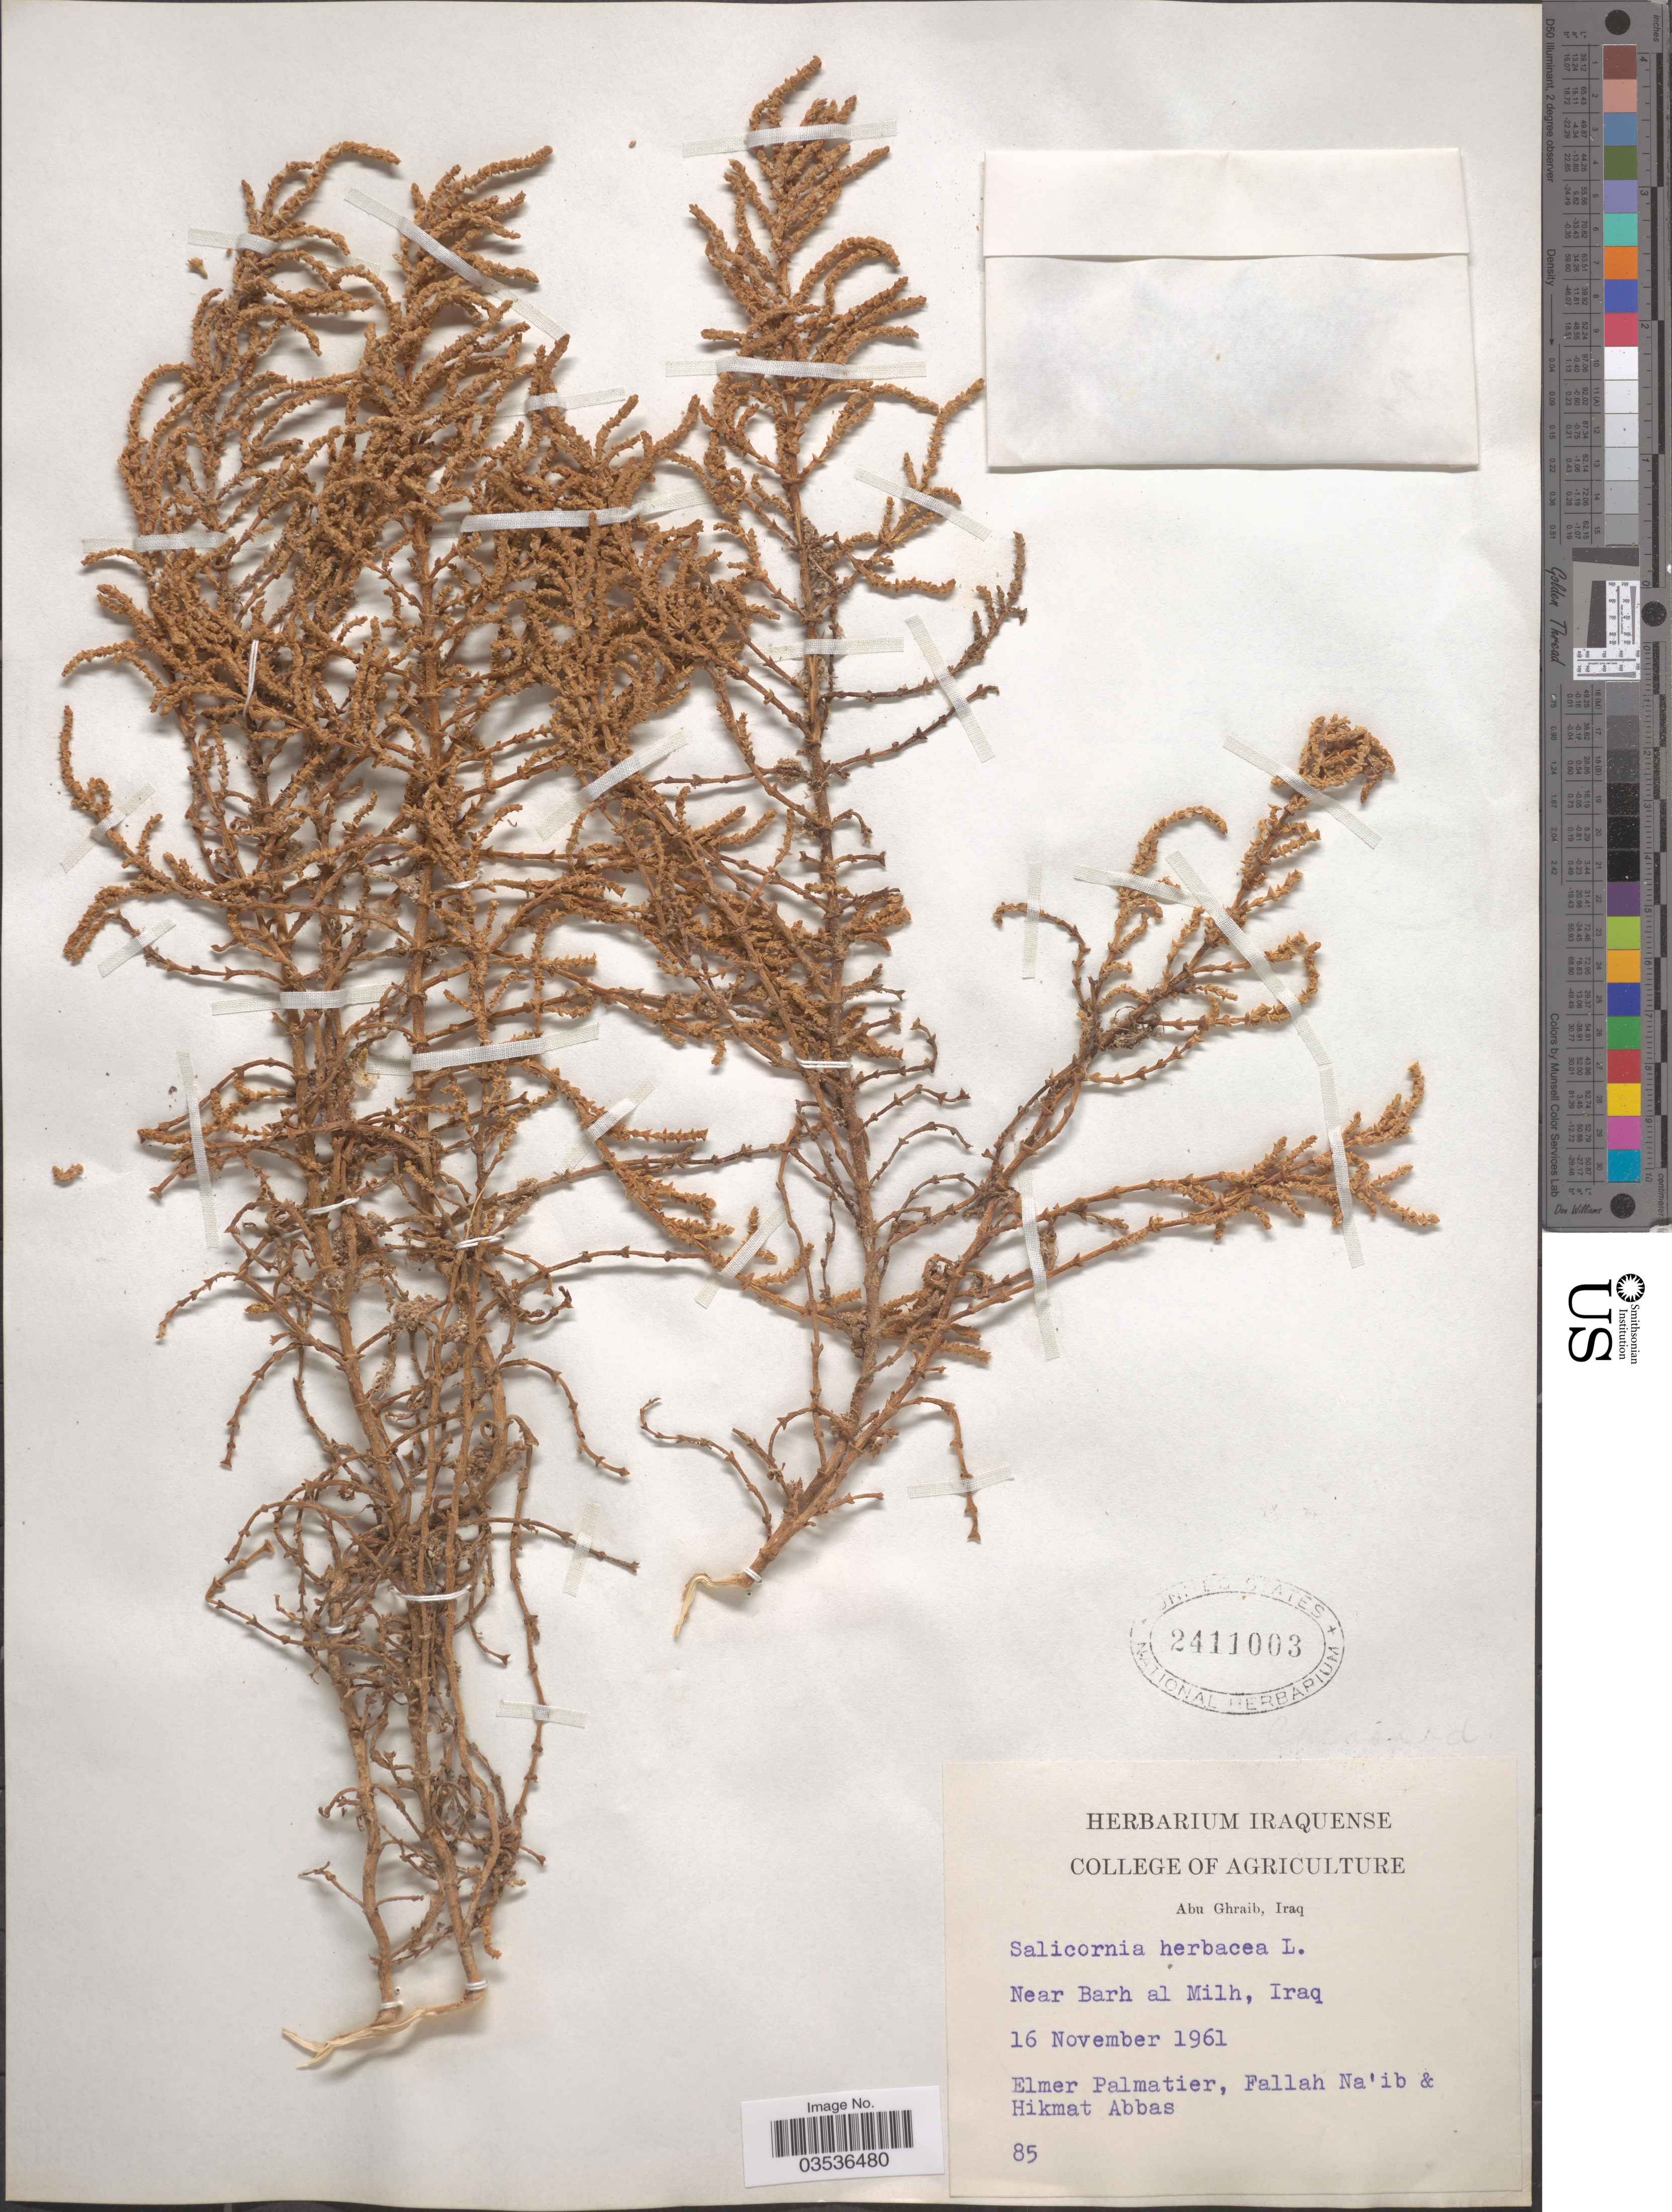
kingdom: Plantae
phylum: Tracheophyta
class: Magnoliopsida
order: Caryophyllales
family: Amaranthaceae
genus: Salicornia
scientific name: Salicornia europaea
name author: L.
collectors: E. Palmatier, F. Na'ib & H. Abbas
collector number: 85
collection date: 1961-11-16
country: Iraq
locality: Near Barh al Milh.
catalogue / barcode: US 2411003